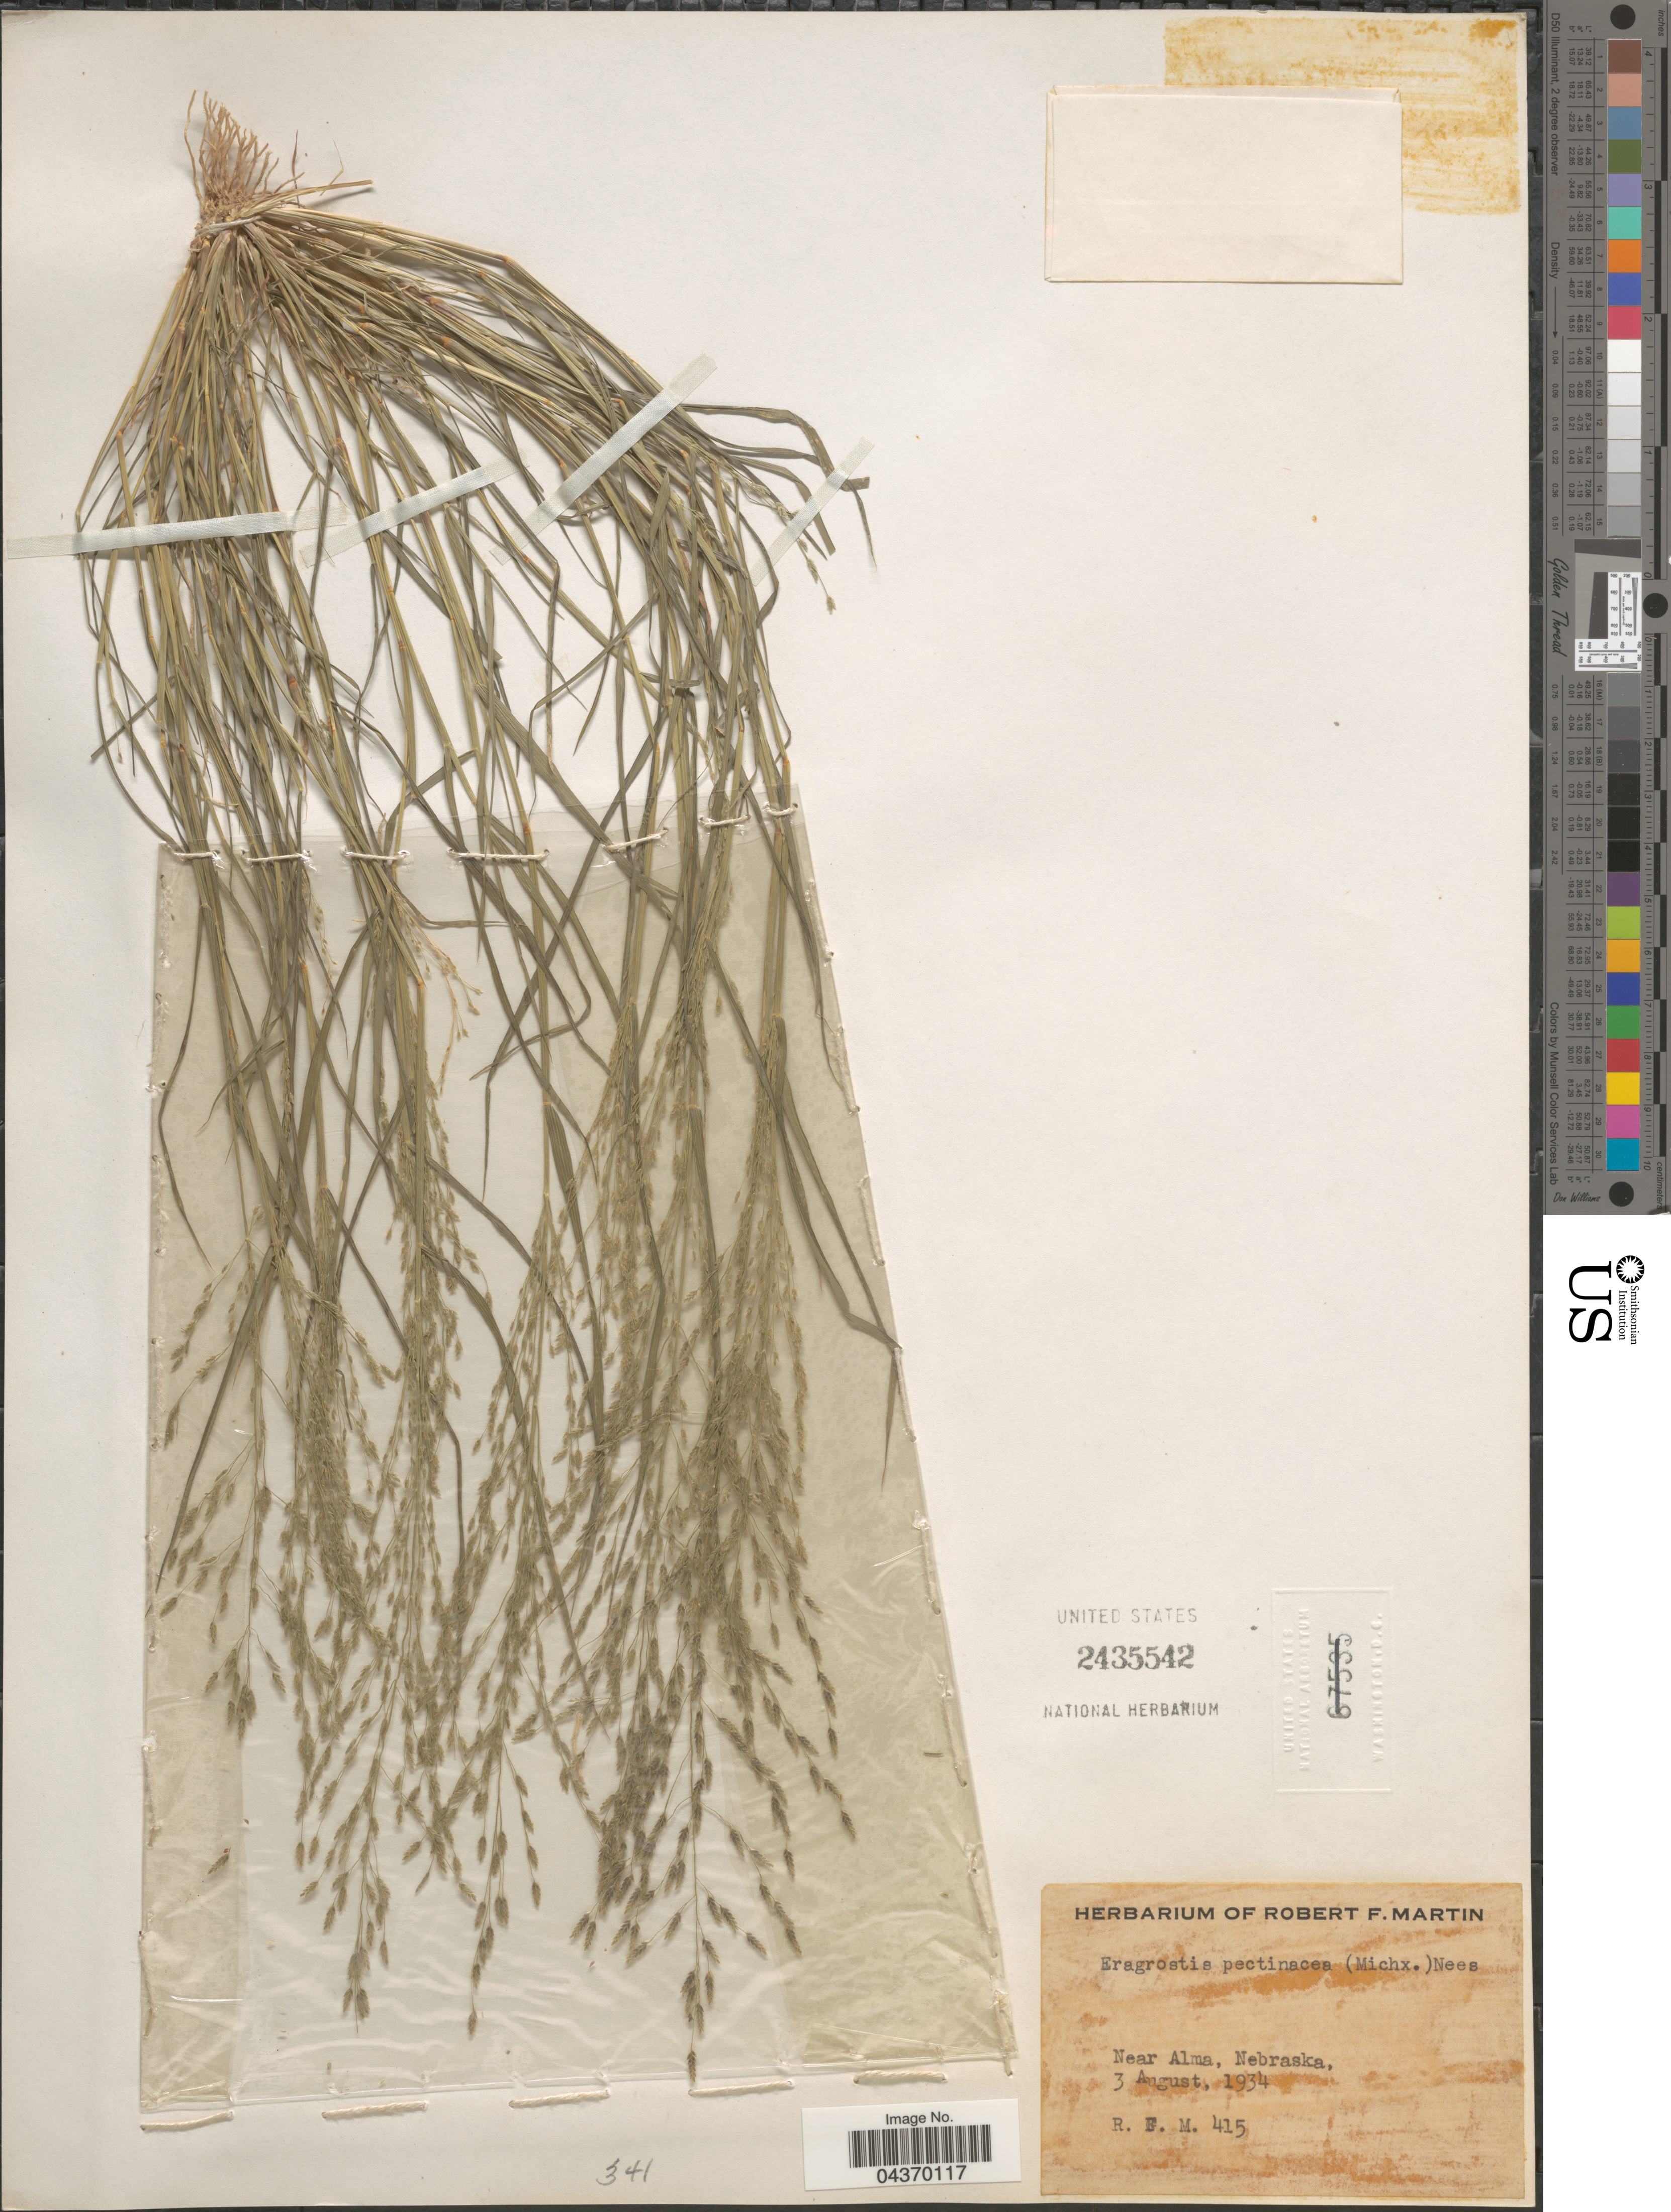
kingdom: Plantae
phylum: Tracheophyta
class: Liliopsida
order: Poales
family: Poaceae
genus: Eragrostis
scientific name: Eragrostis pectinacea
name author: (Michx.) Nees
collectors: R. F. Martin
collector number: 415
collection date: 1934-08-03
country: United States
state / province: Nebraska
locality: Near Alma.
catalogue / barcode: US 2435542